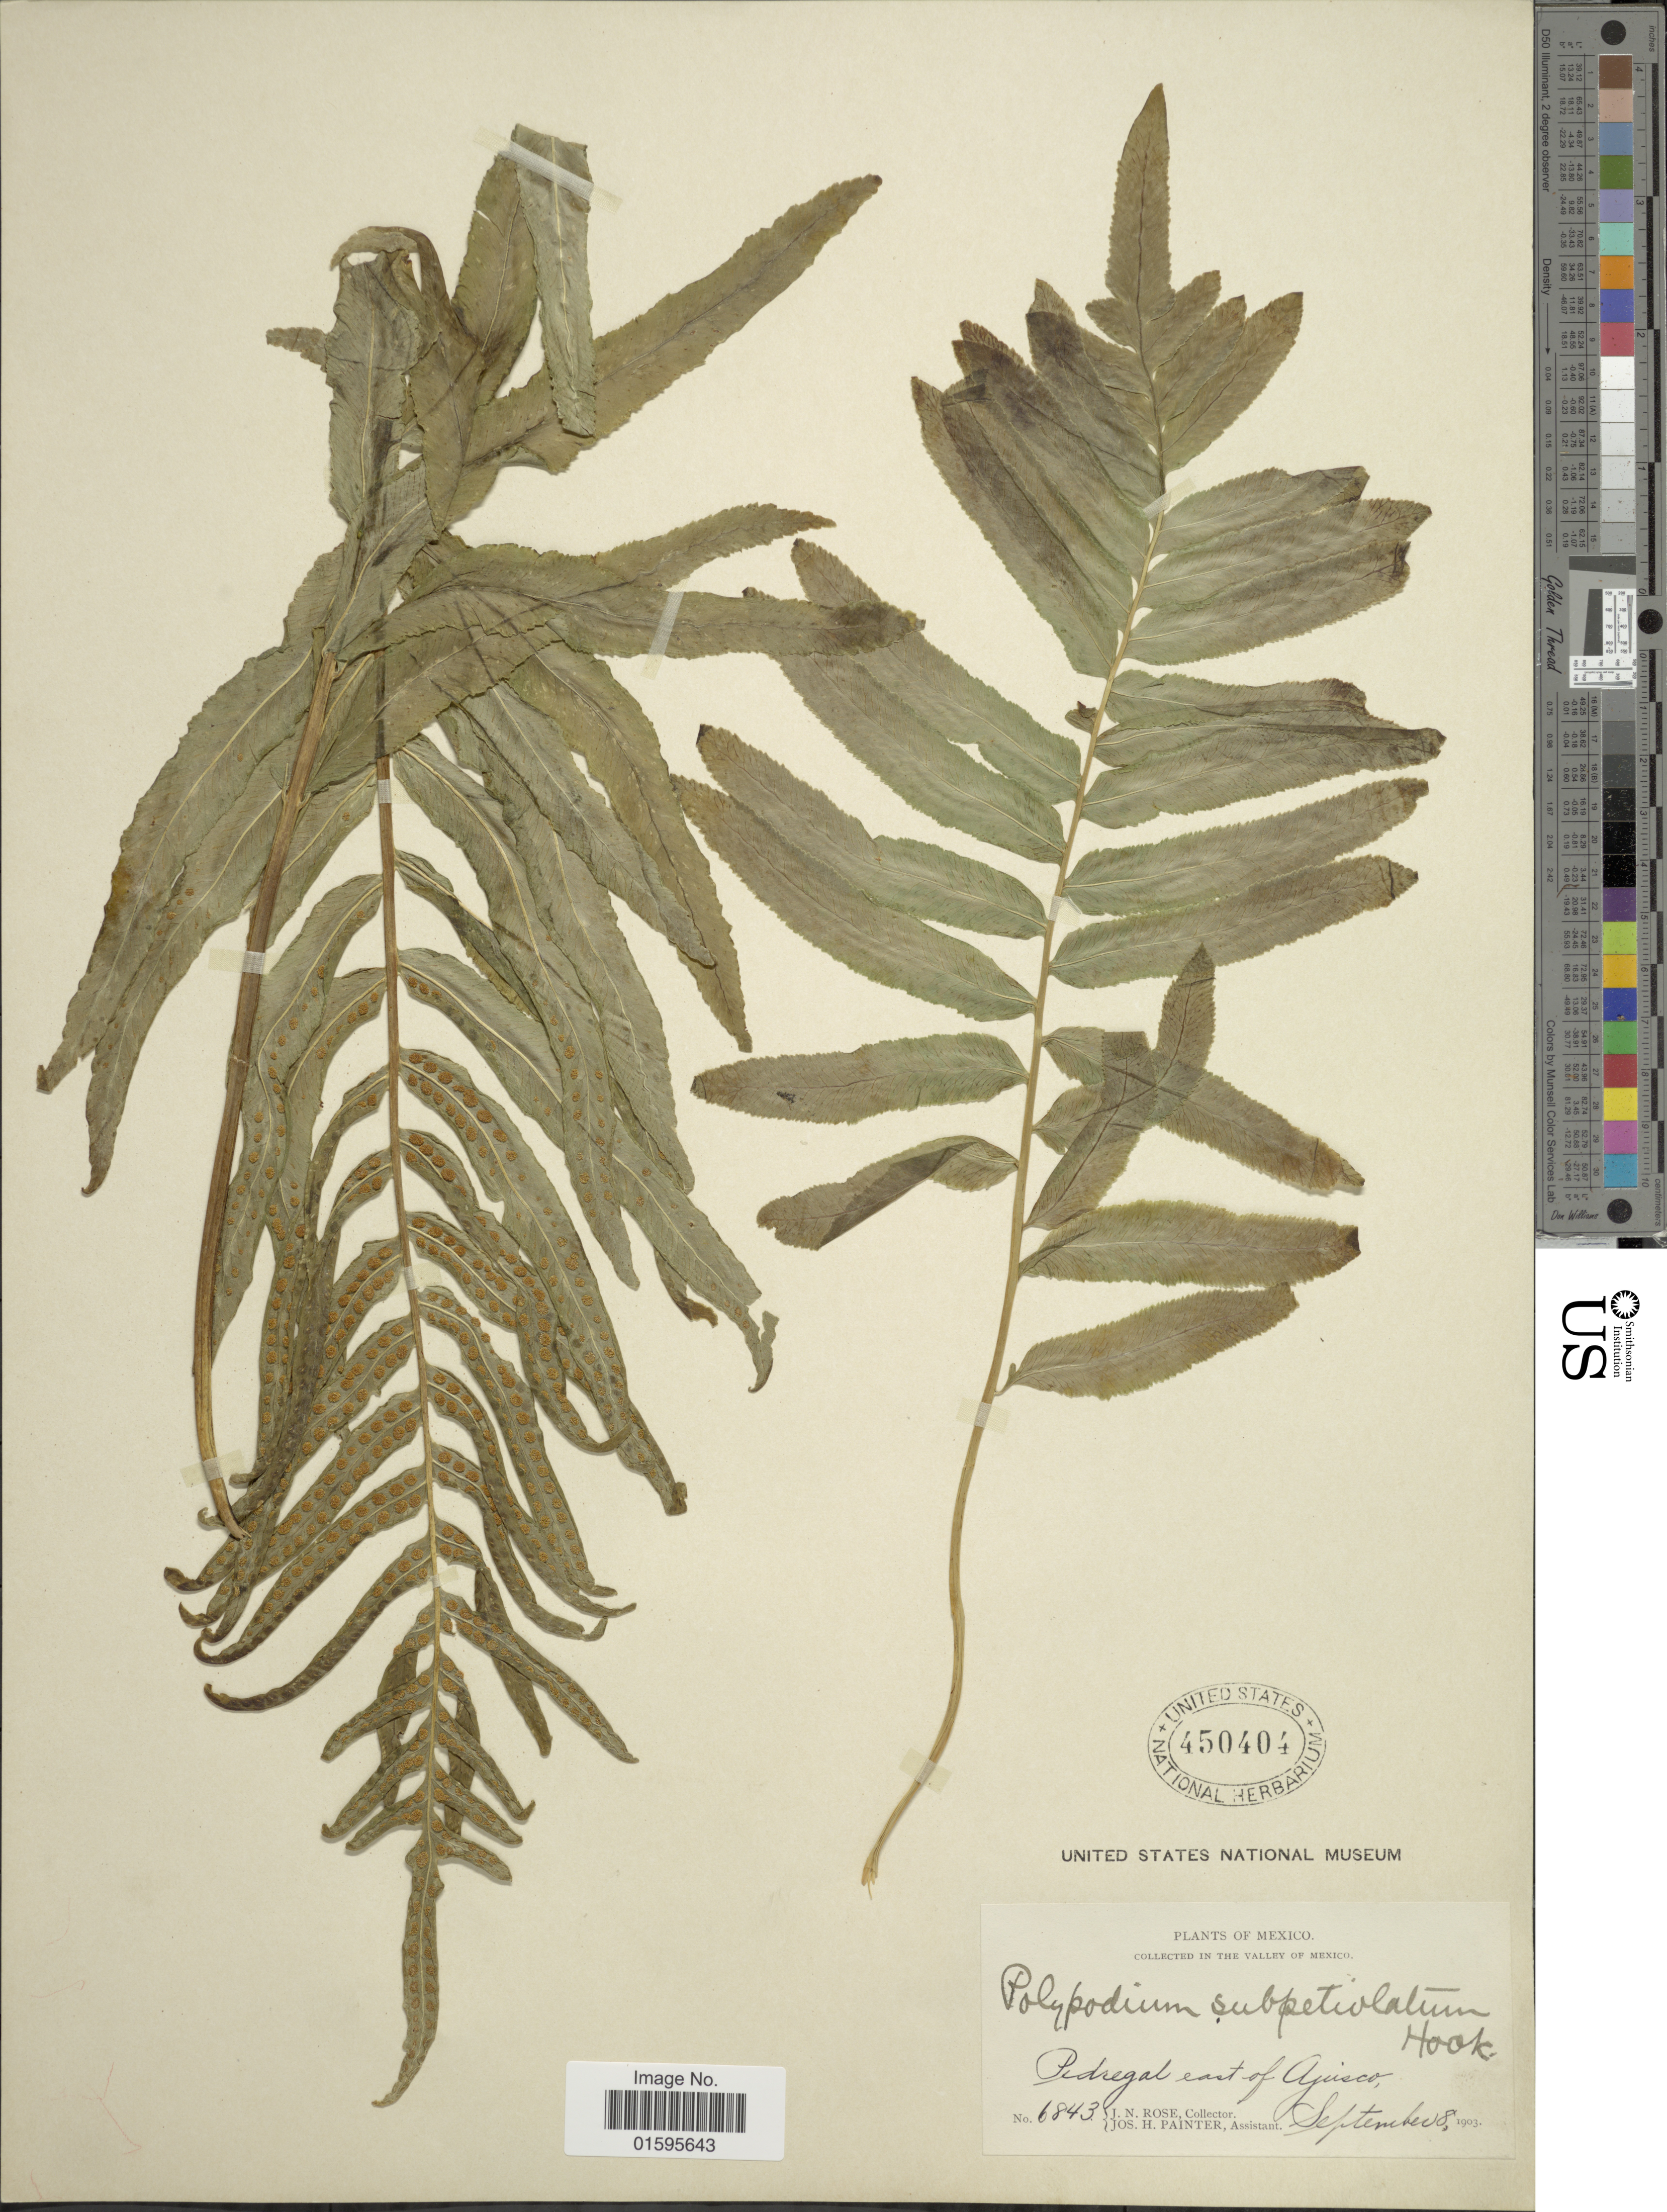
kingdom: Plantae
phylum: Tracheophyta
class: Polypodiopsida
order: Polypodiales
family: Polypodiaceae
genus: Polypodium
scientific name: Polypodium subpetiolatum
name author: Hook.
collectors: J. N. Rose & J. H. Painter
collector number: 6843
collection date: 1903-09-08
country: Mexico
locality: Valley of Mexico, Pedregal east of Aguisco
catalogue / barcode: US 450404